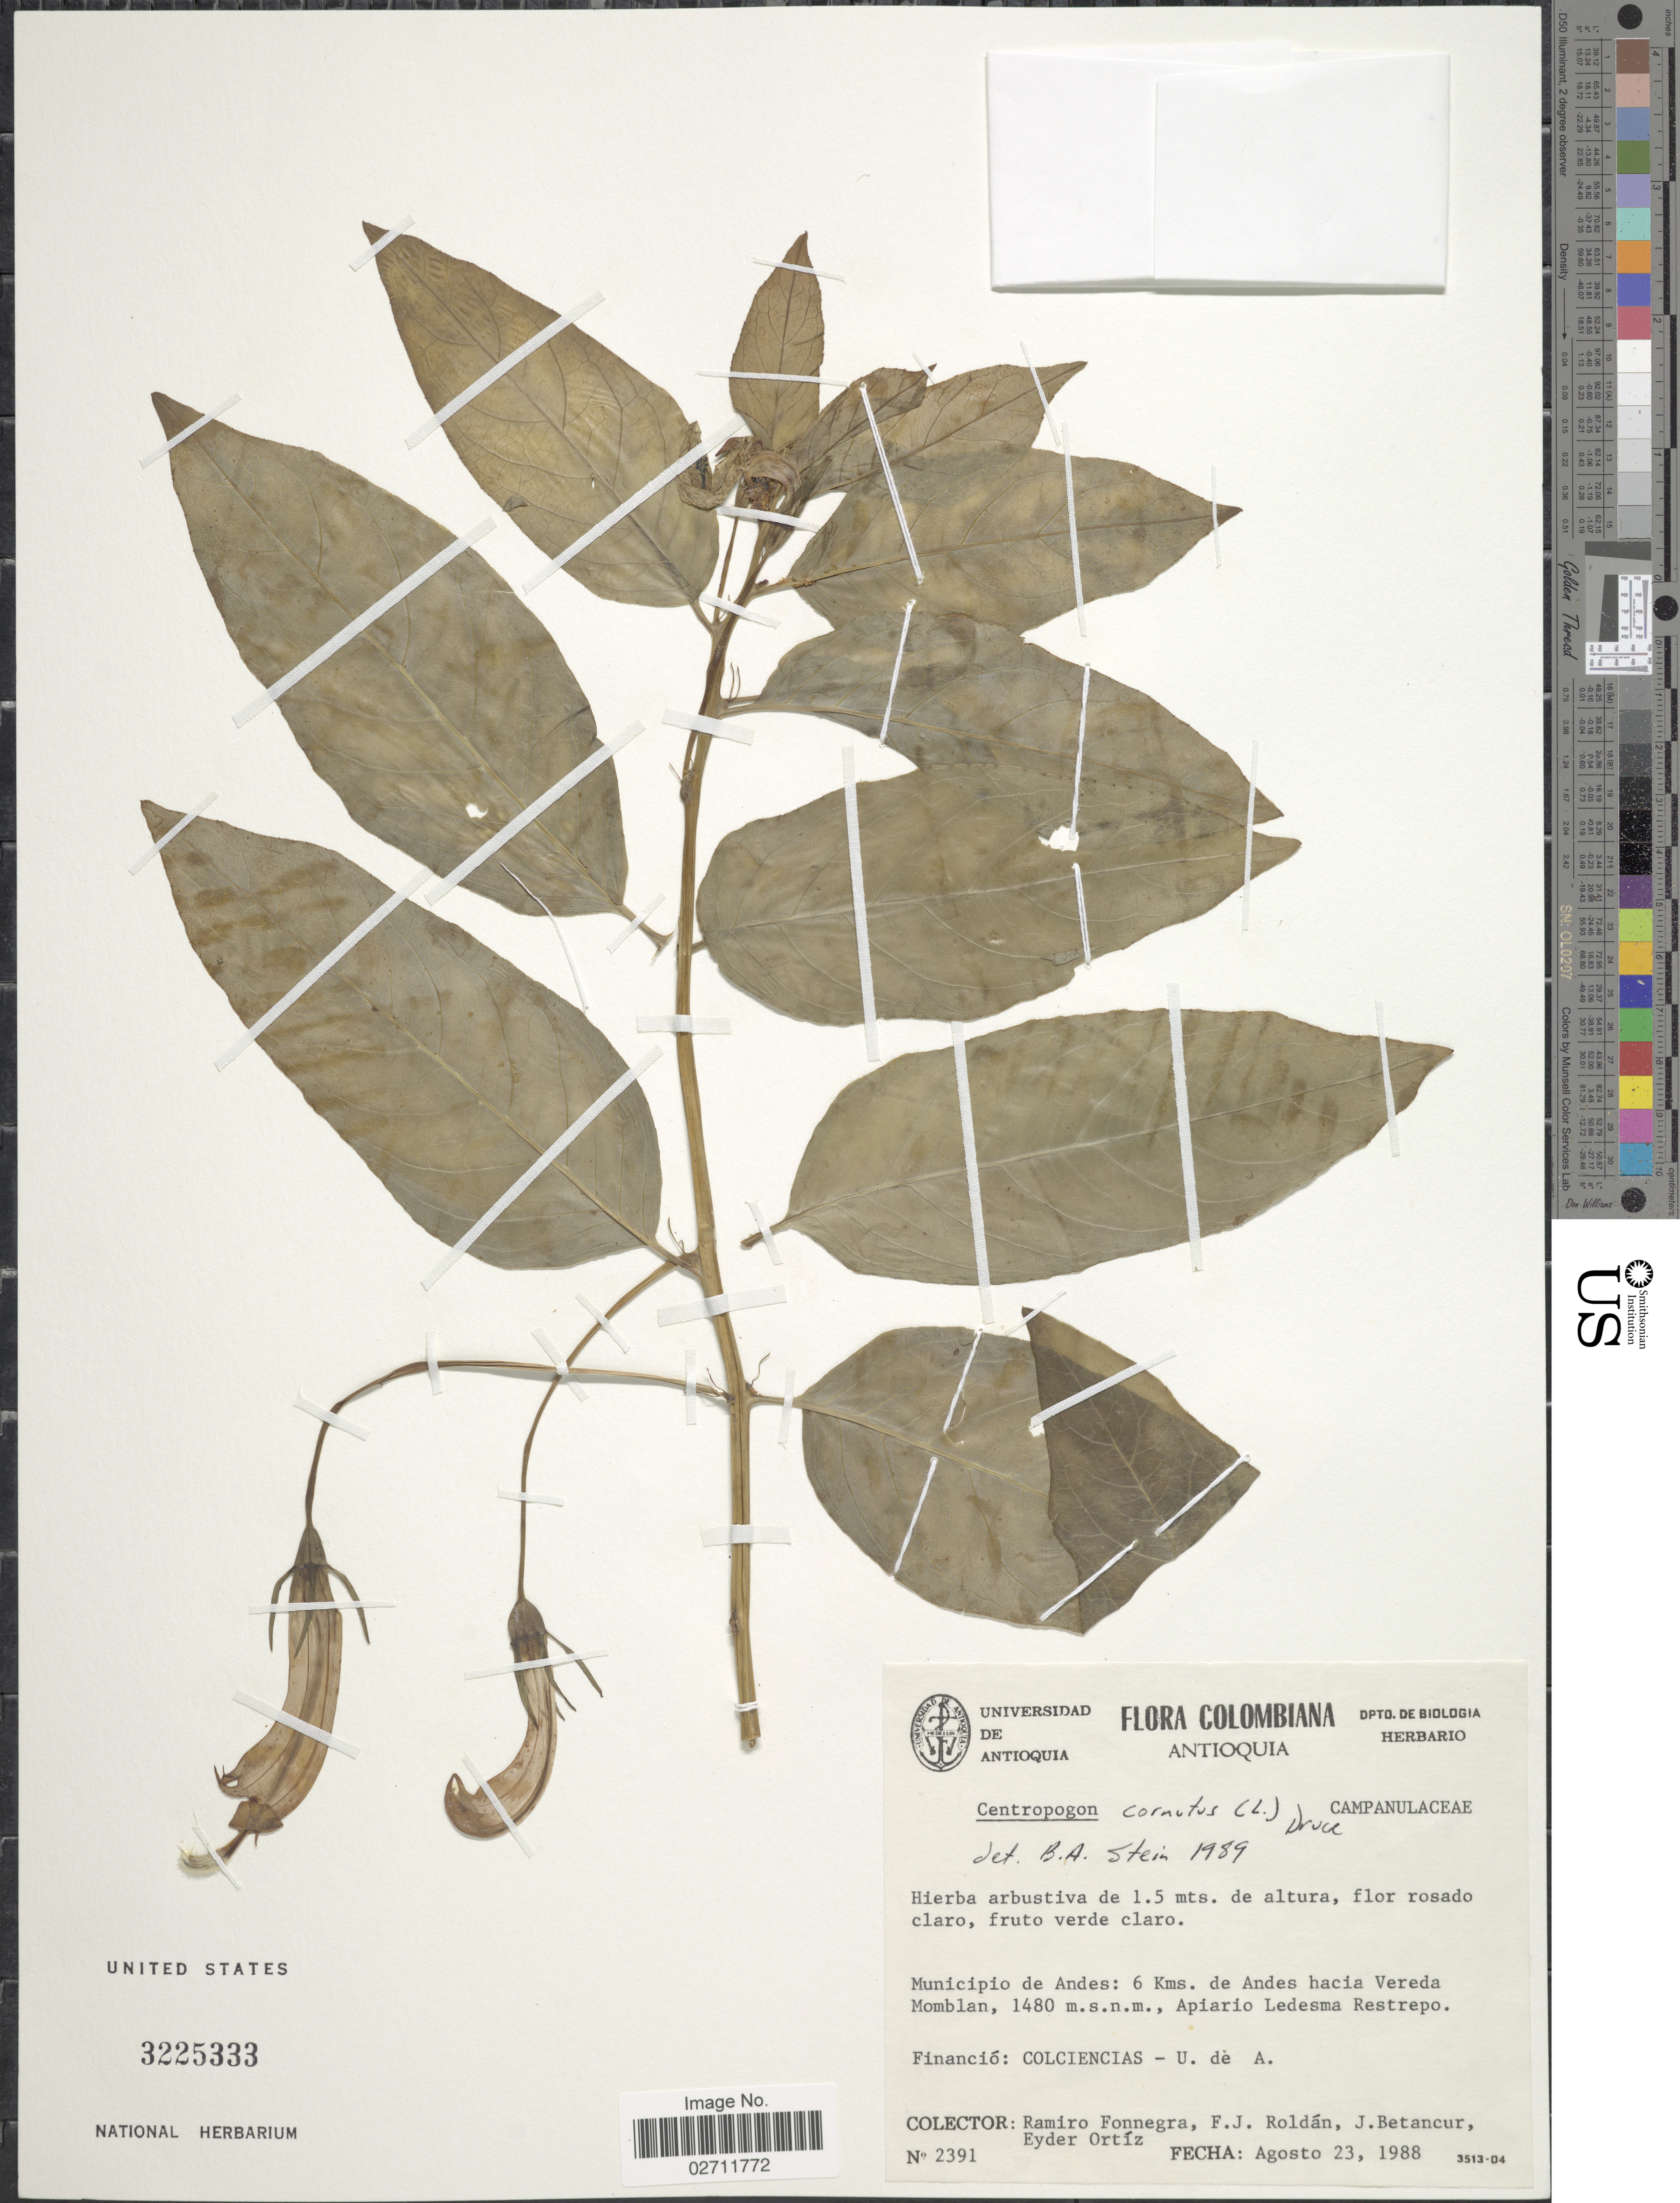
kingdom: Plantae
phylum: Tracheophyta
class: Magnoliopsida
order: Asterales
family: Campanulaceae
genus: Centropogon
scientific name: Centropogon cornutus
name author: (L.) Druce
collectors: R. Fonnegra, F. J. Roldán, J. Betancur & E. Ortíz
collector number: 2391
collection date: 1988-08-23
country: Colombia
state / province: Antioquia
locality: Municipio de Andes: 6 kms de Andes hacia Vereda Momblan. Apiario Ledesma Restrepo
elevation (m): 1480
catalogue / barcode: US 3225333